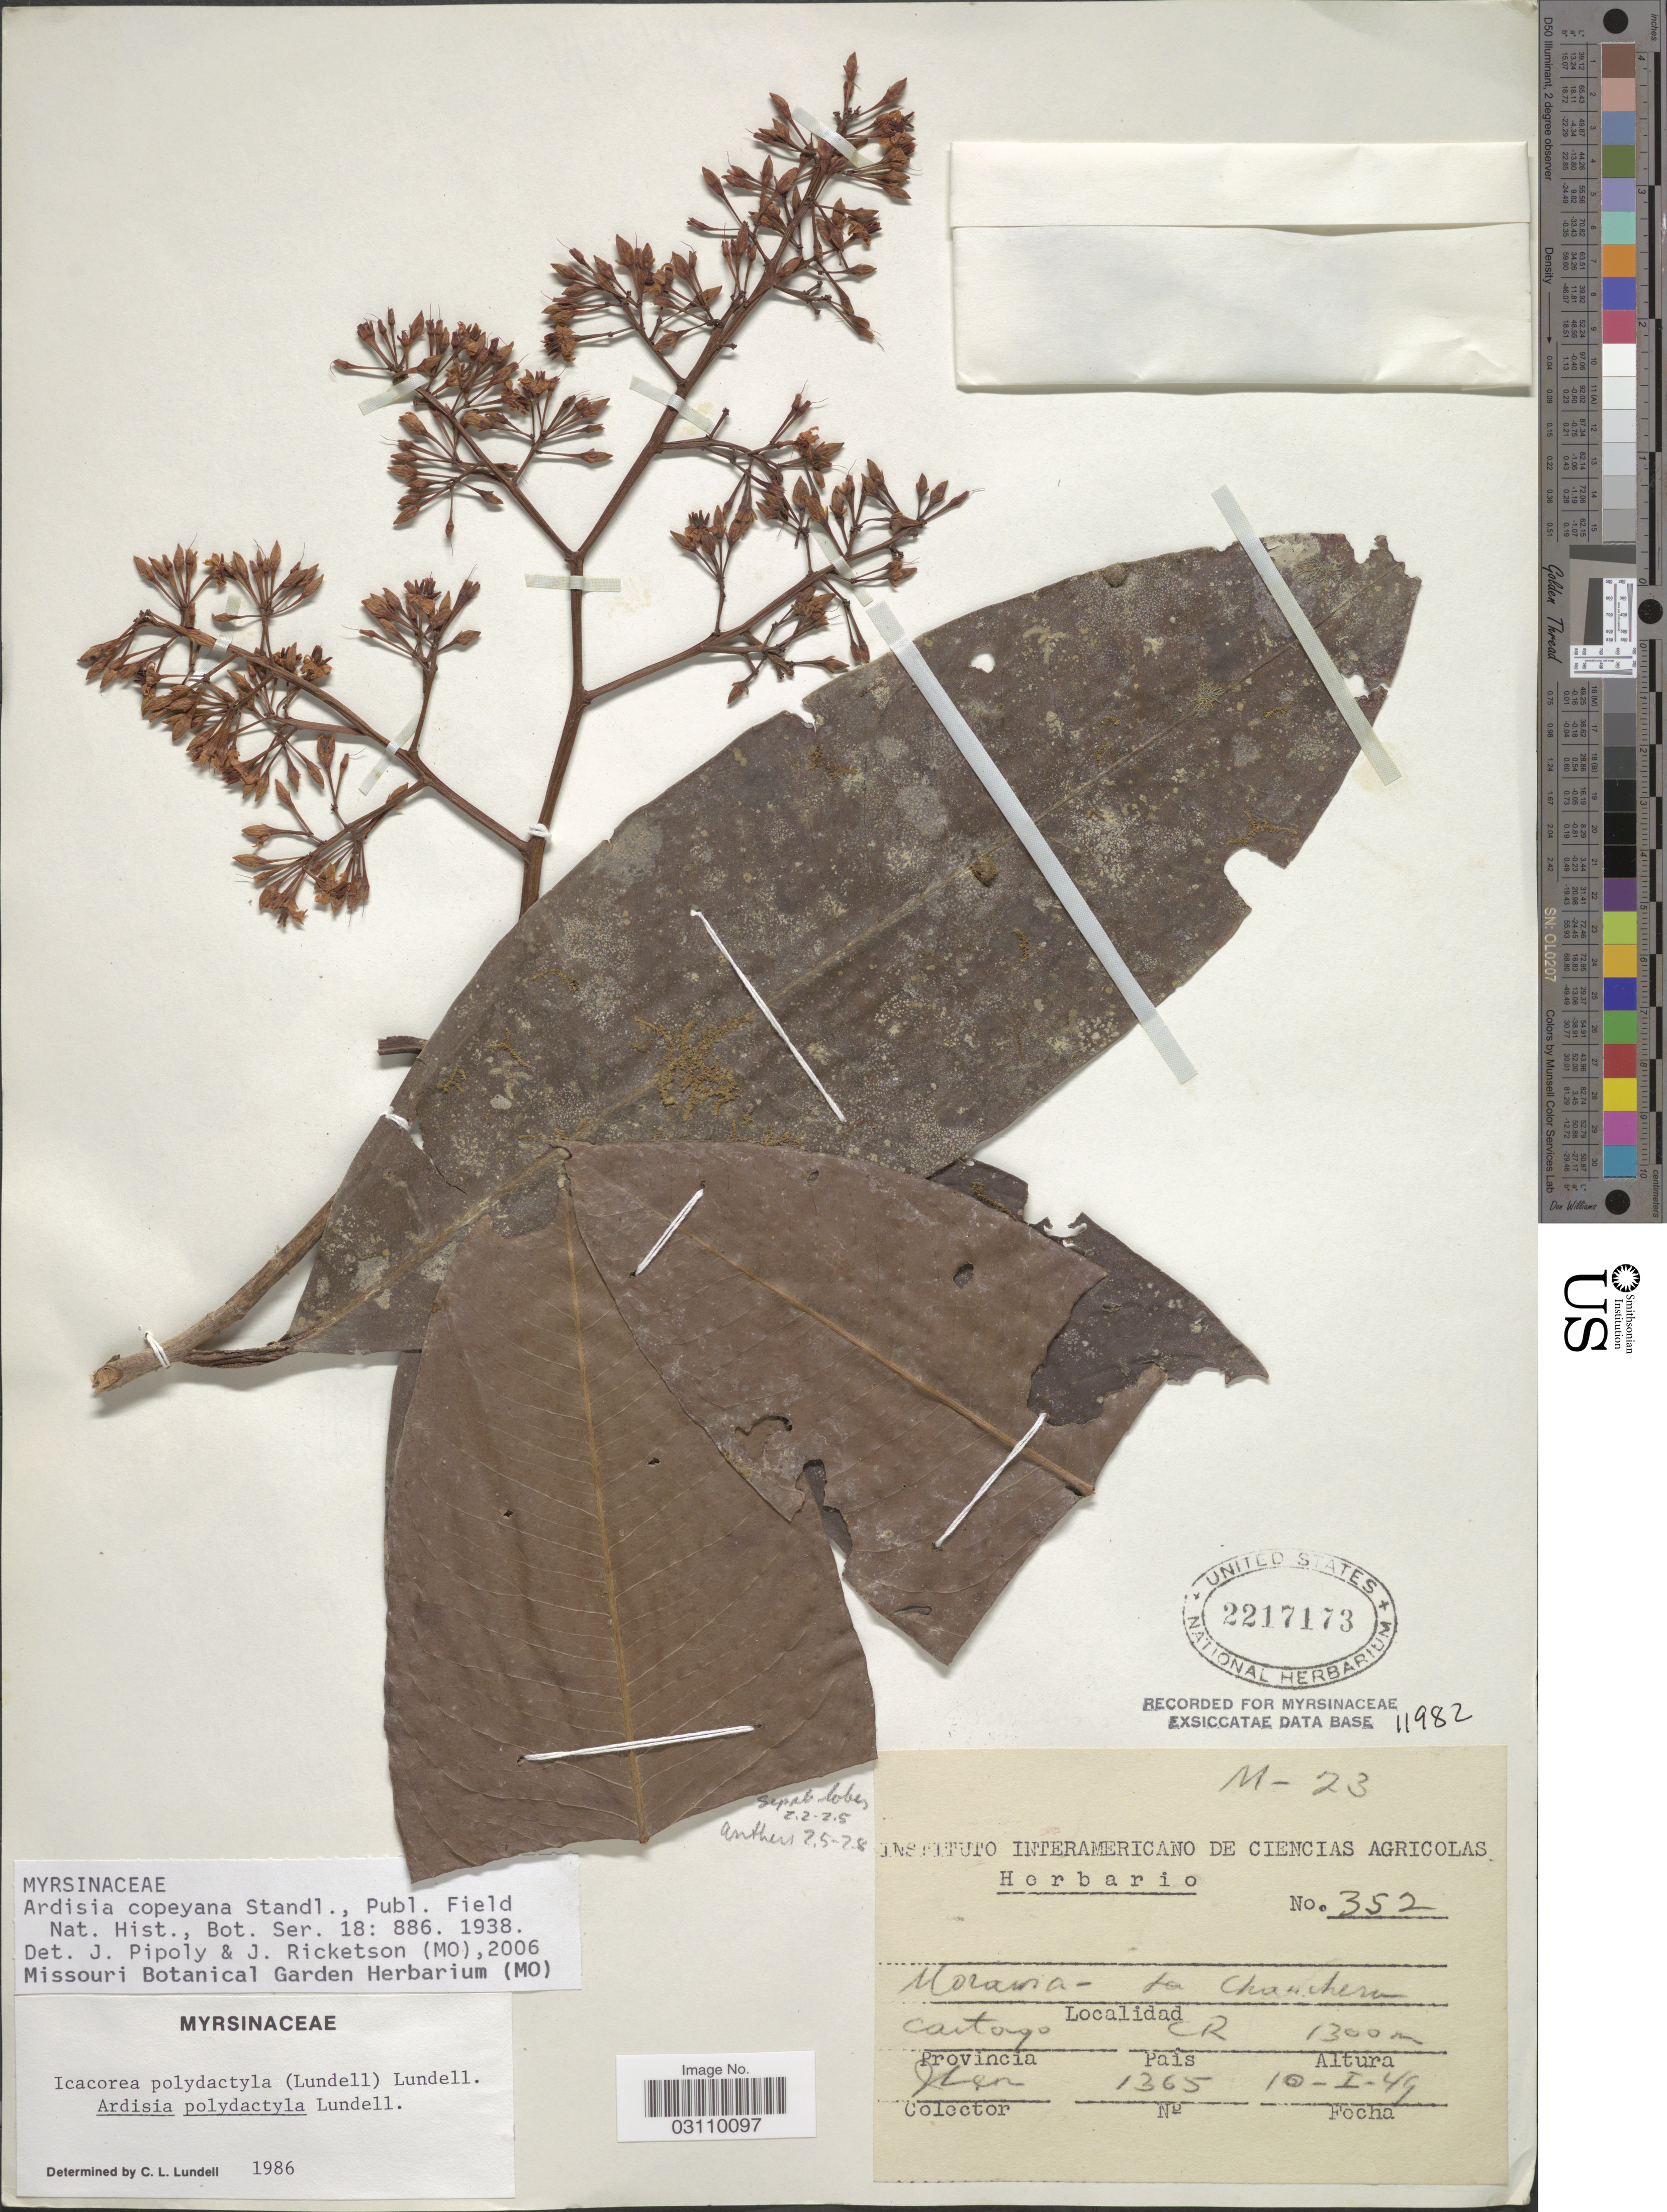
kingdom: Plantae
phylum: Tracheophyta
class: Magnoliopsida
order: Ericales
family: Primulaceae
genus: Ardisia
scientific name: Ardisia copeyana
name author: Standl.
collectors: Hen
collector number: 1365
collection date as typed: Transcribed d/m/y: 10/1/49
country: Costa Rica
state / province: Cartago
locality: Moravia - La Chanchera.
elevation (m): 1300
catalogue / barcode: US 2217173